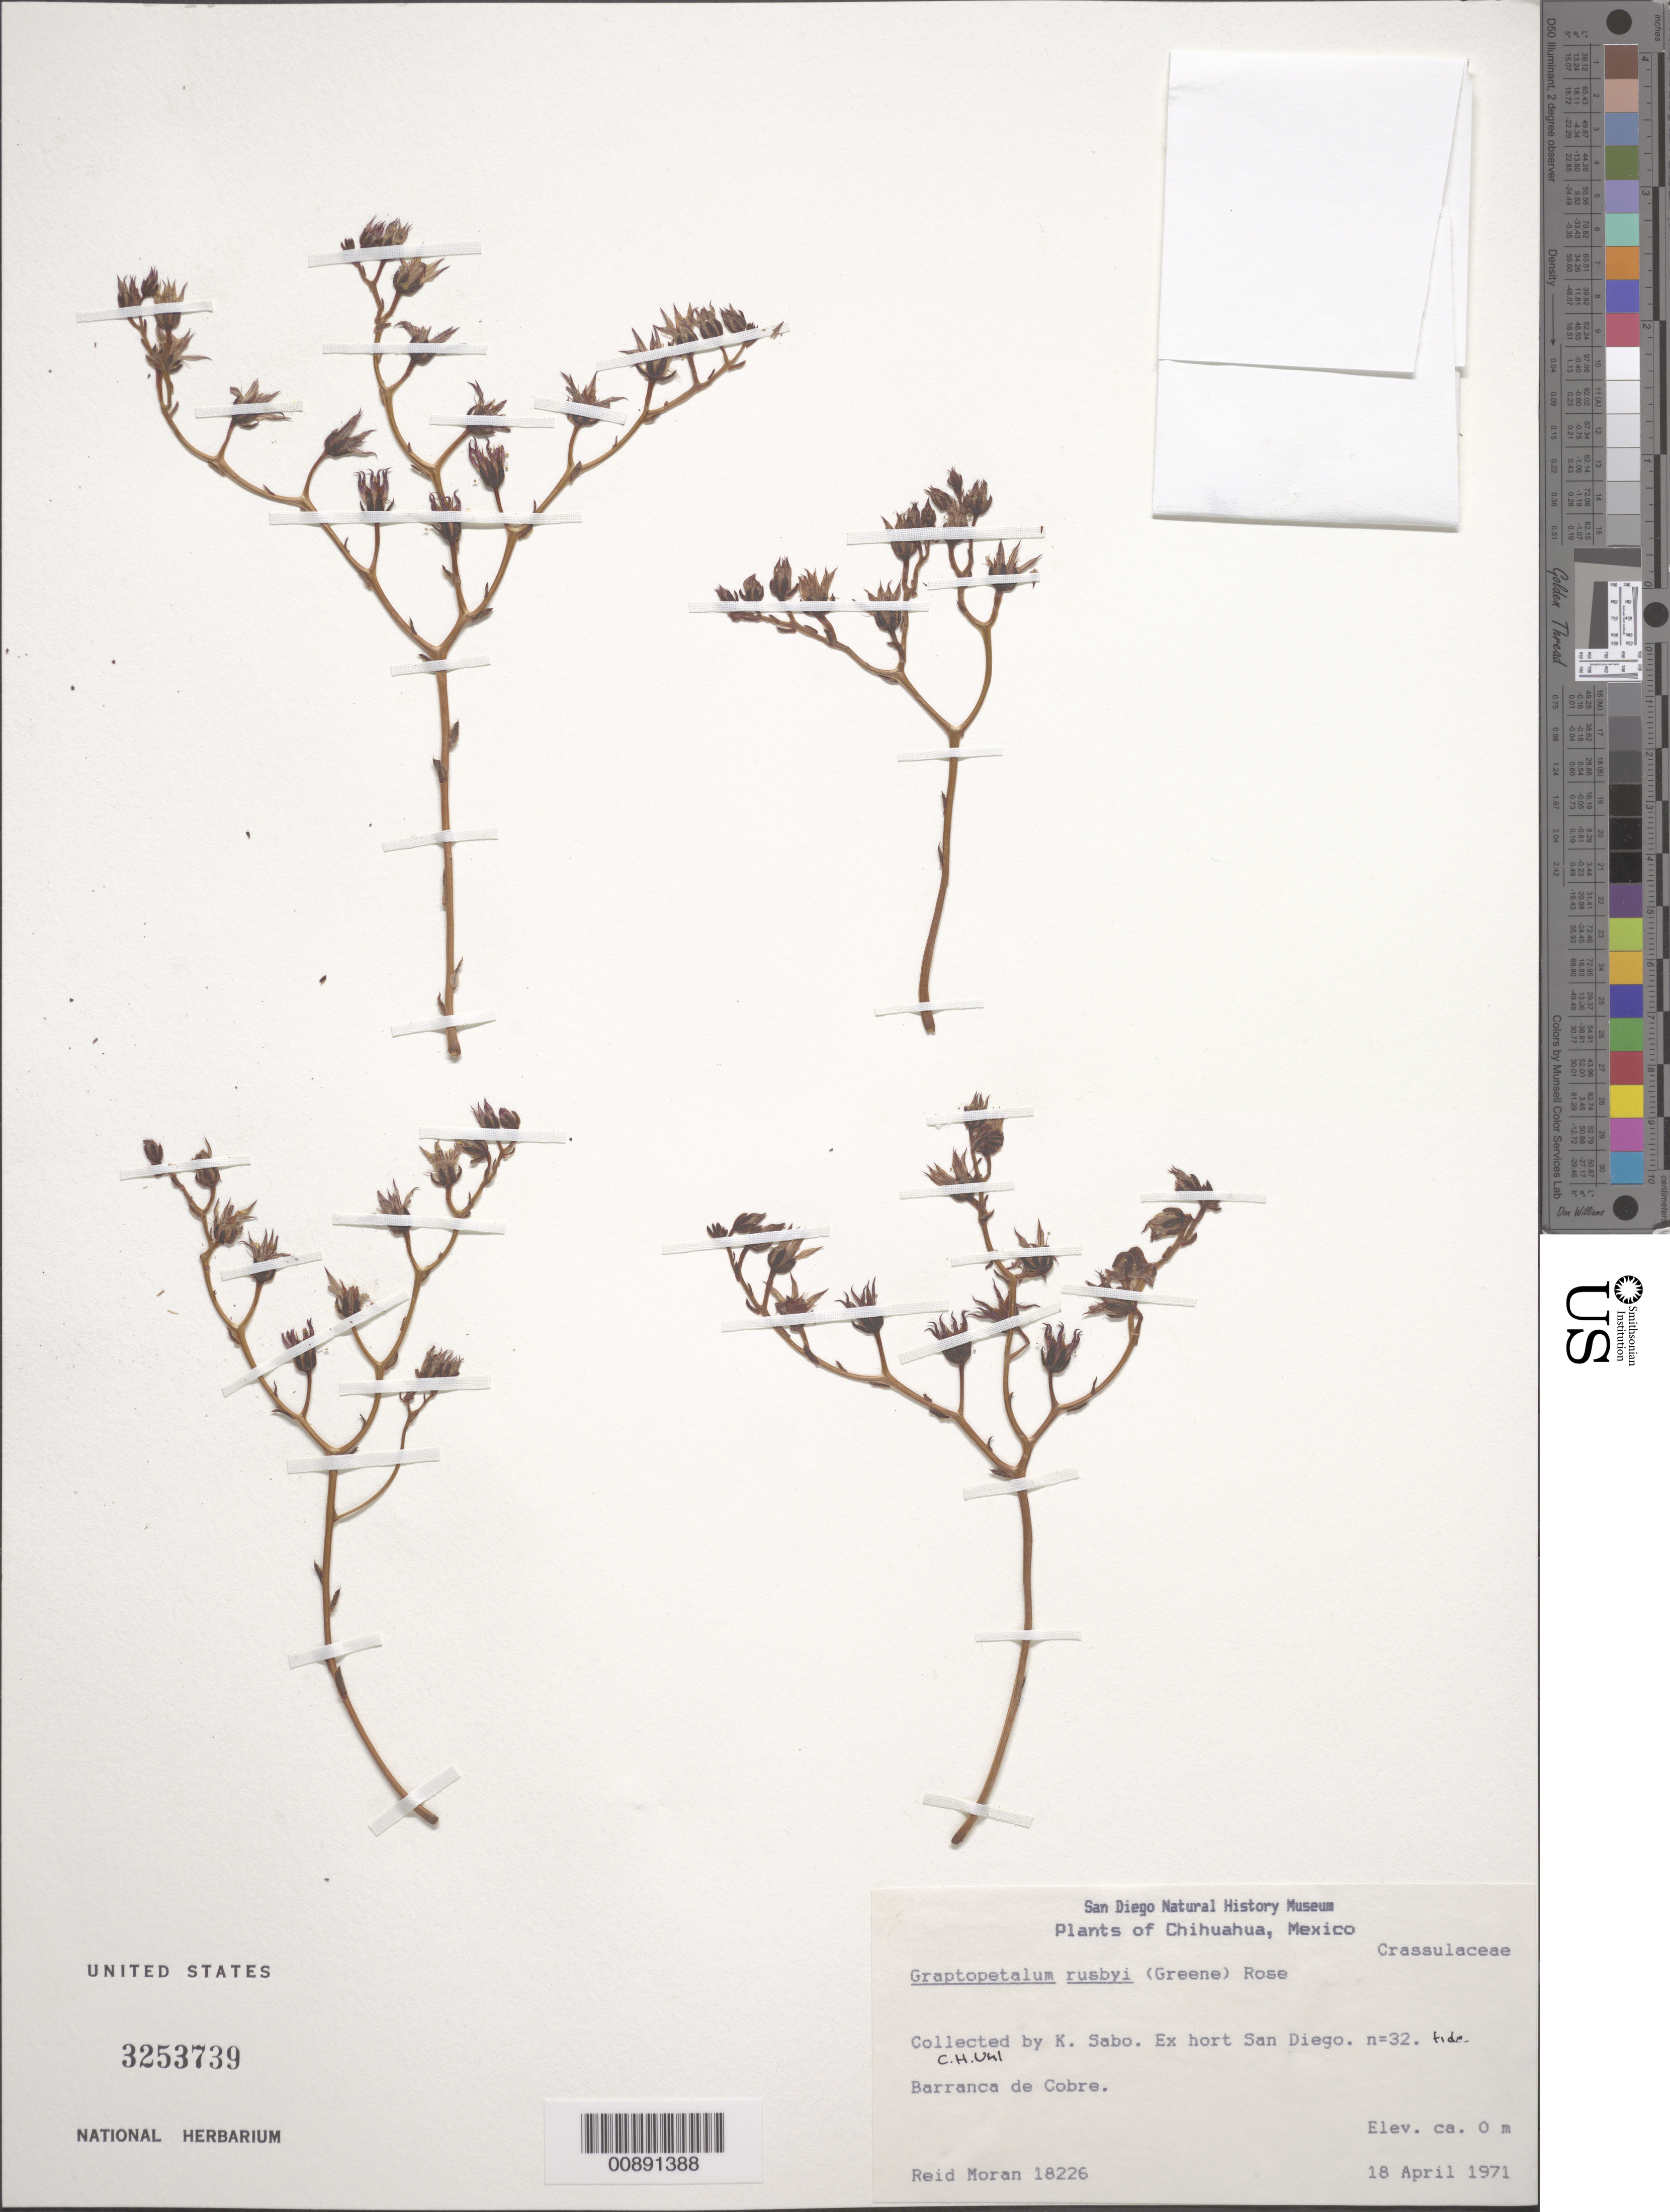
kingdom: Plantae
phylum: Tracheophyta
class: Magnoliopsida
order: Saxifragales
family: Crassulaceae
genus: Graptopetalum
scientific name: Graptopetalum rusbyi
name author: (Greene) Rose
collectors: R. V. Moran & Sabo, K.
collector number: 18226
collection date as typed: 18 Apr 1971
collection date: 1971-04-18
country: Mexico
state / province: Chihuahua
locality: Barranca del Cobre, Chihuahua.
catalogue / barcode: US 3253739